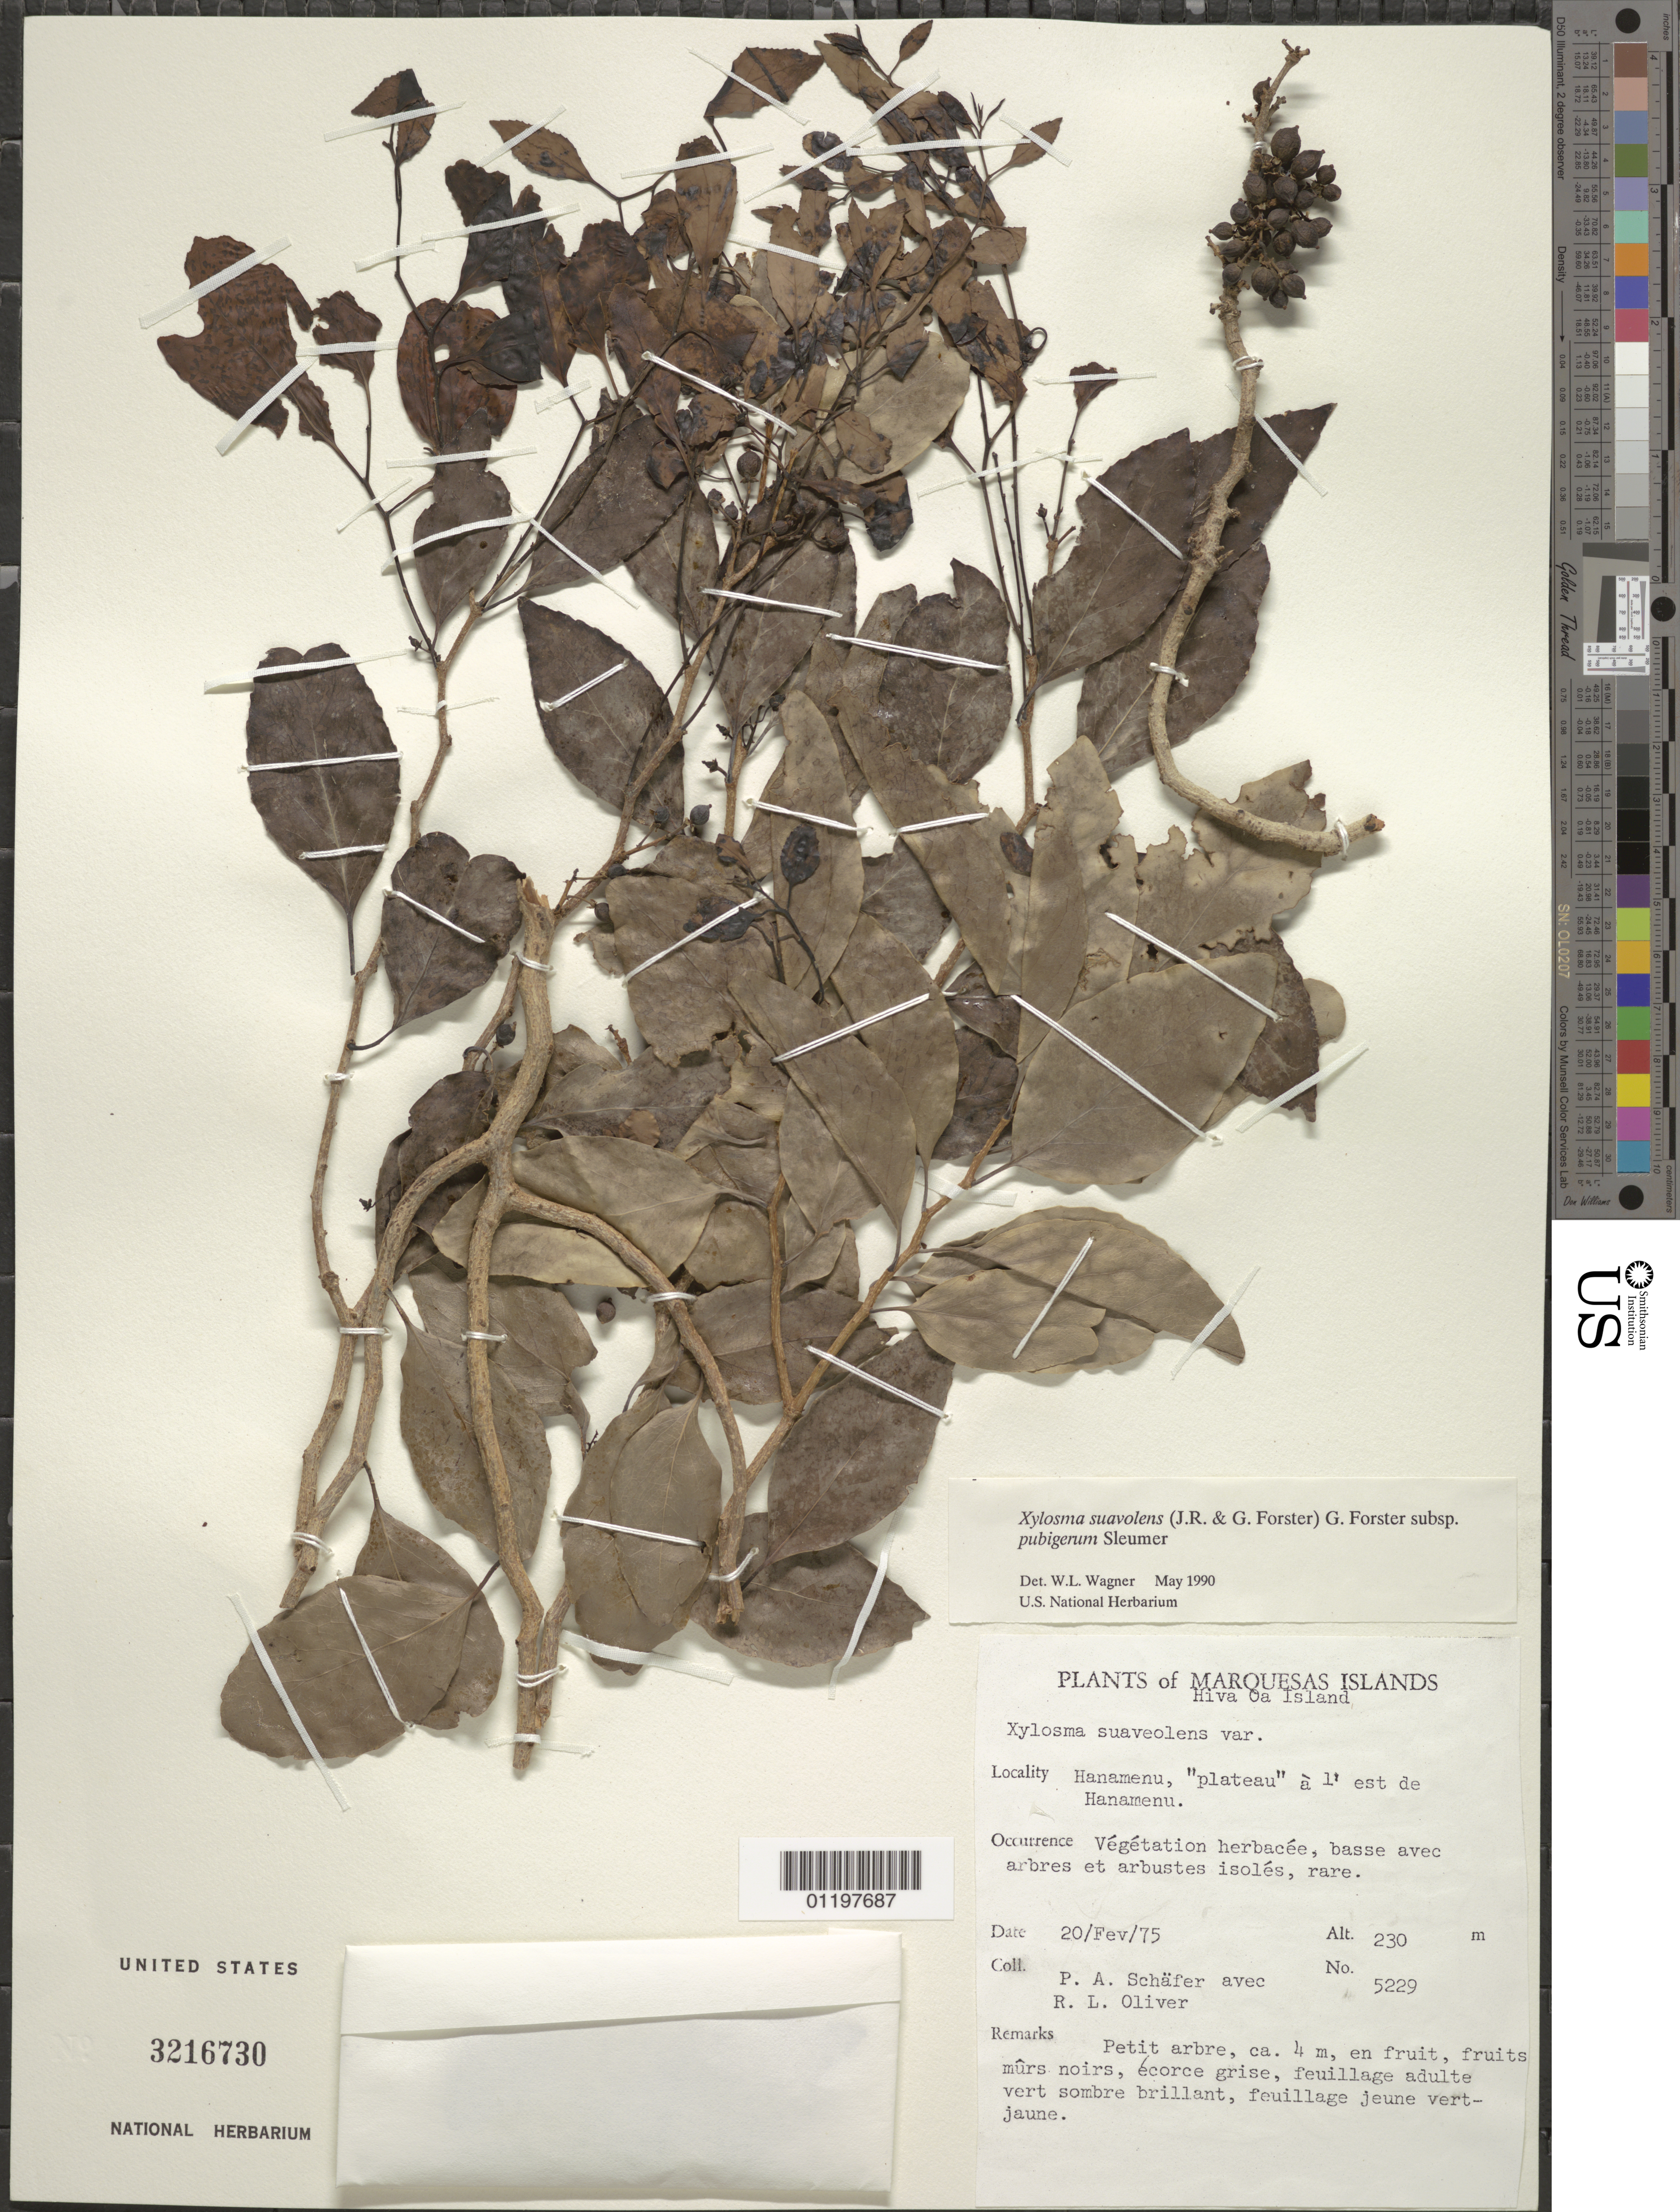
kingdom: Plantae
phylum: Tracheophyta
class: Magnoliopsida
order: Malpighiales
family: Salicaceae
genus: Xylosma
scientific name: Xylosma suaveolens subsp. pubigera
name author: Sleumer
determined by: Wagner, W. L., (BOT), Smithsonian Institution - National Museum of Natural History (UNITED STATES)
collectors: P. A. Schäfer & R. L. Oliver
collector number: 5229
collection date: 1975-02-20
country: French Polynesia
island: Hiva Oa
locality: Hanamenu, "plateau" à l'est de Hanamenu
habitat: Végétation herbacée, basse avec arbres et arbustes isolés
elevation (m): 230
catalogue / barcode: US 3216730